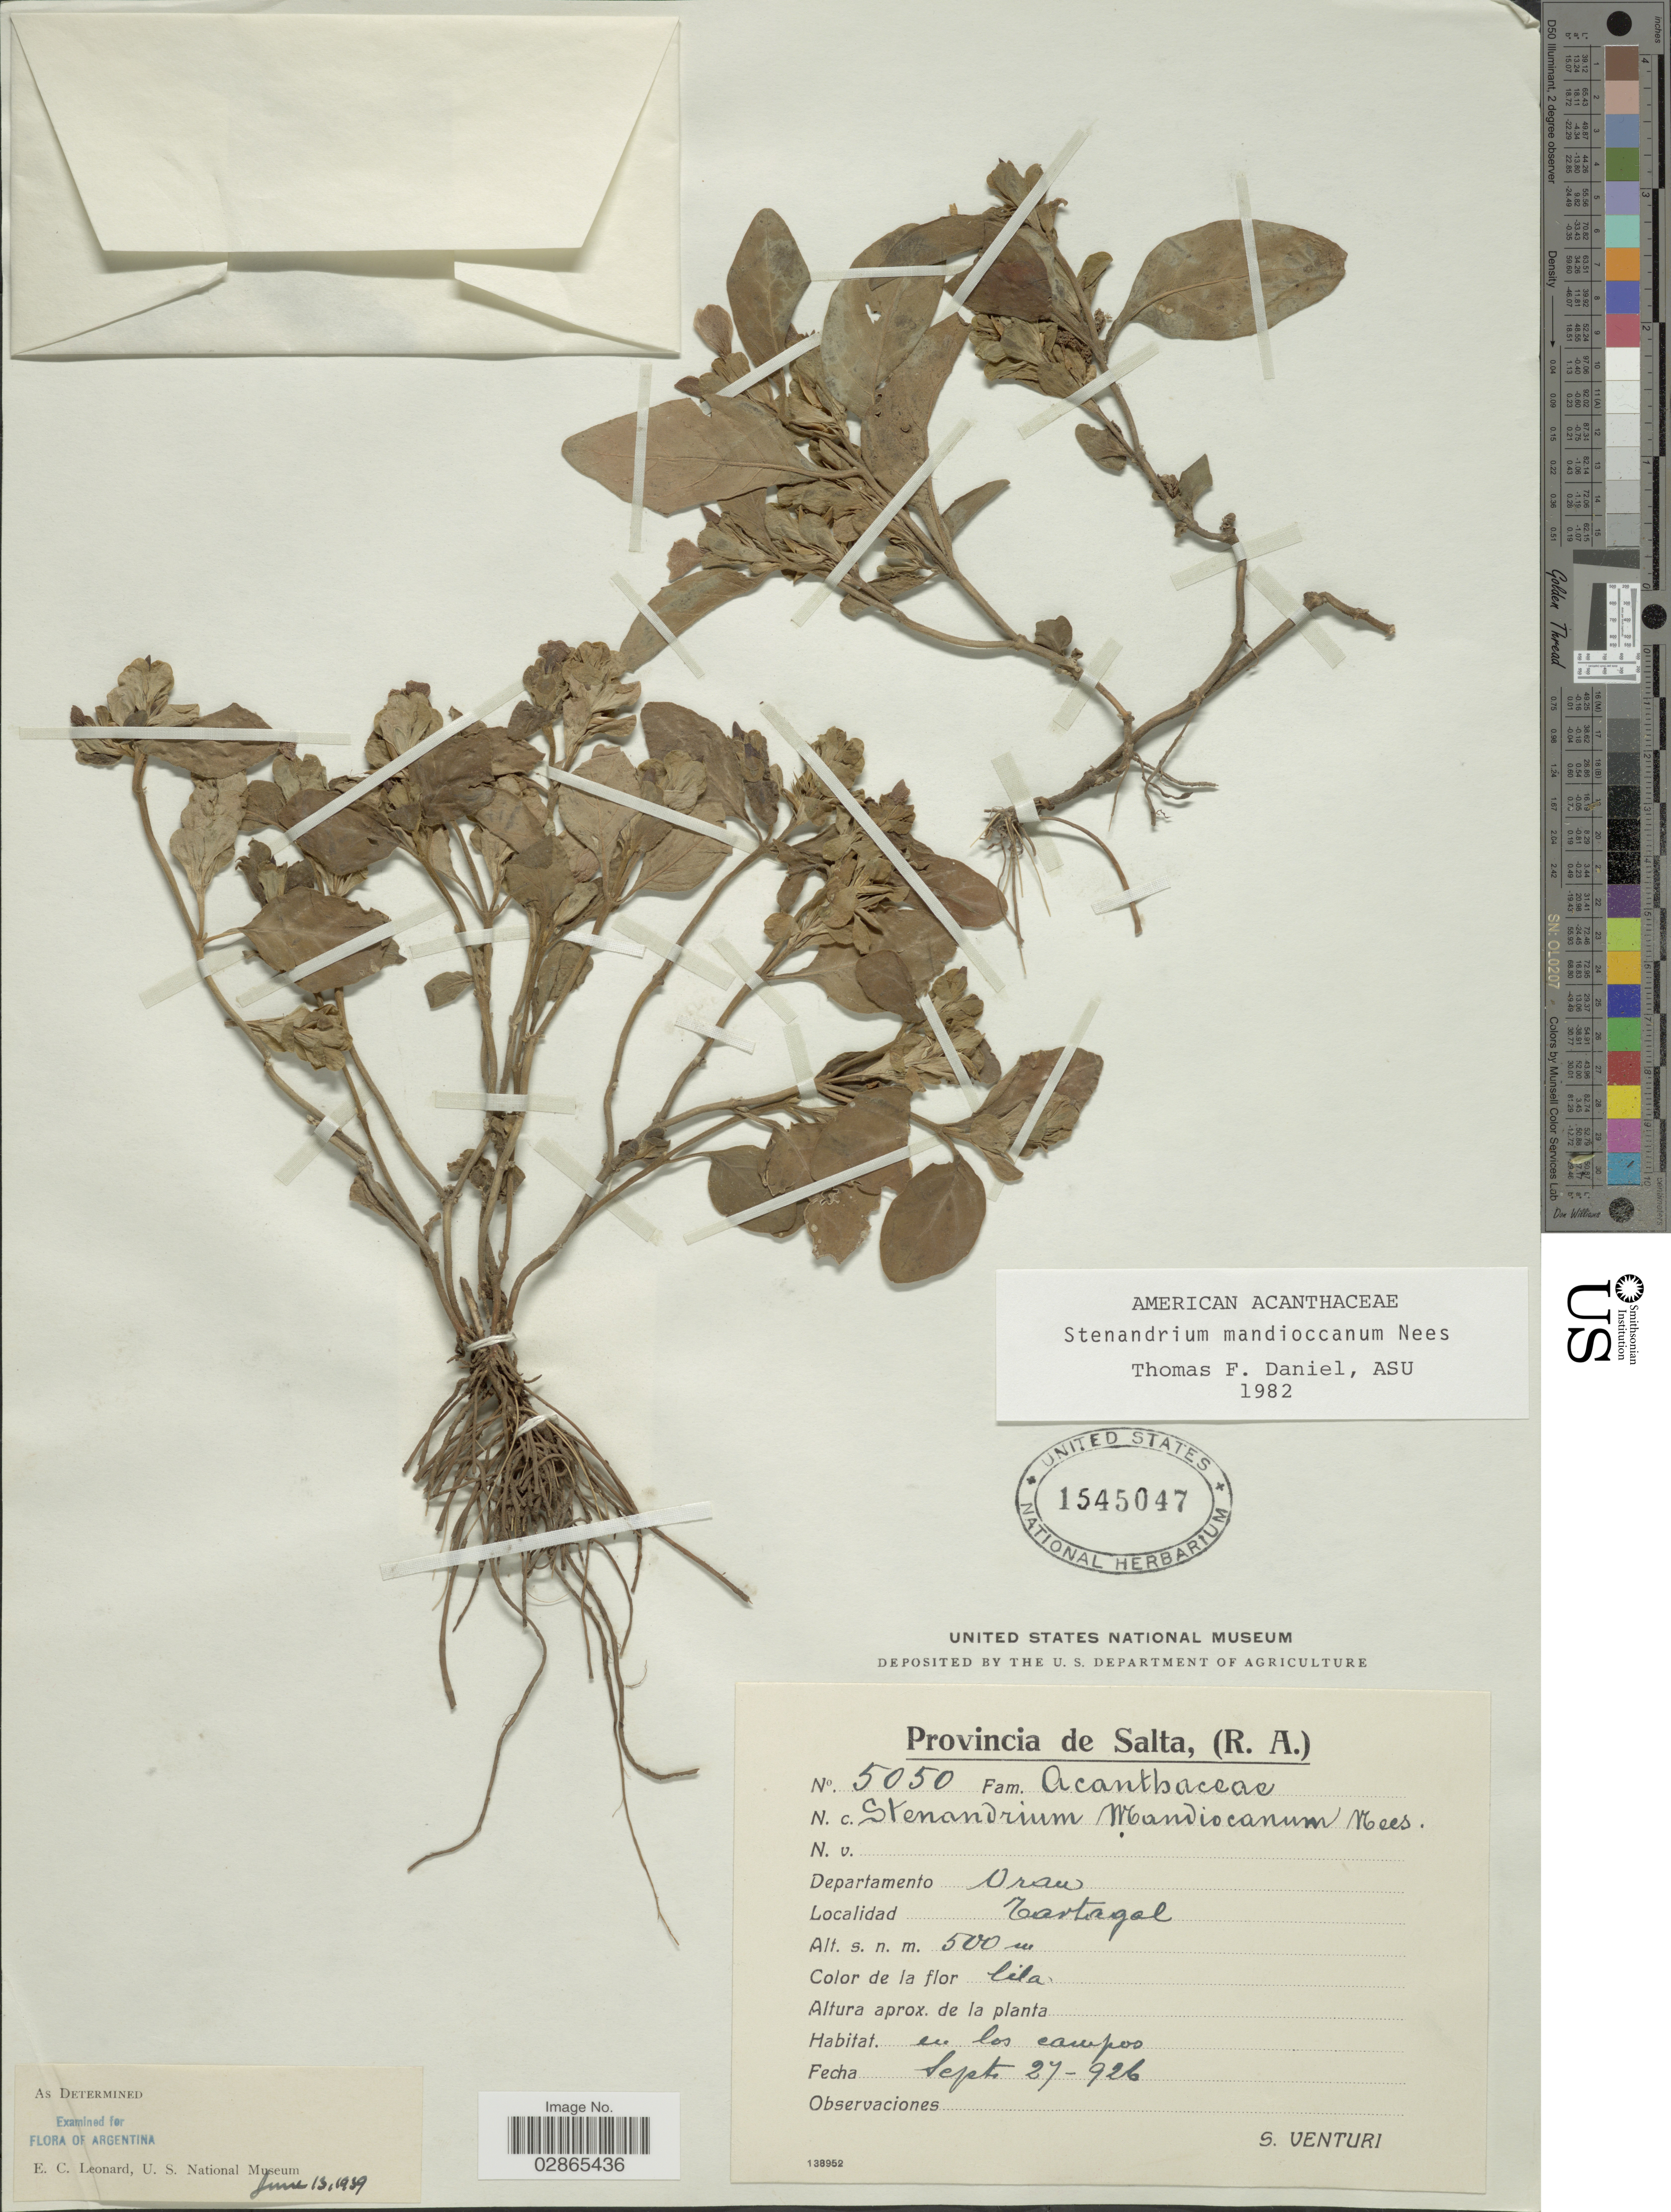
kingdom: Plantae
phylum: Tracheophyta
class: Magnoliopsida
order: Lamiales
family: Acanthaceae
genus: Stenandrium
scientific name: Stenandrium mandioccanum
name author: Nees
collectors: S. Venturi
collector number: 5050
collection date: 1926-09-27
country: Argentina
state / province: Salta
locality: (R.A.). Departamento Oran. Cartagal.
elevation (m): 500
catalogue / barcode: US 1545047